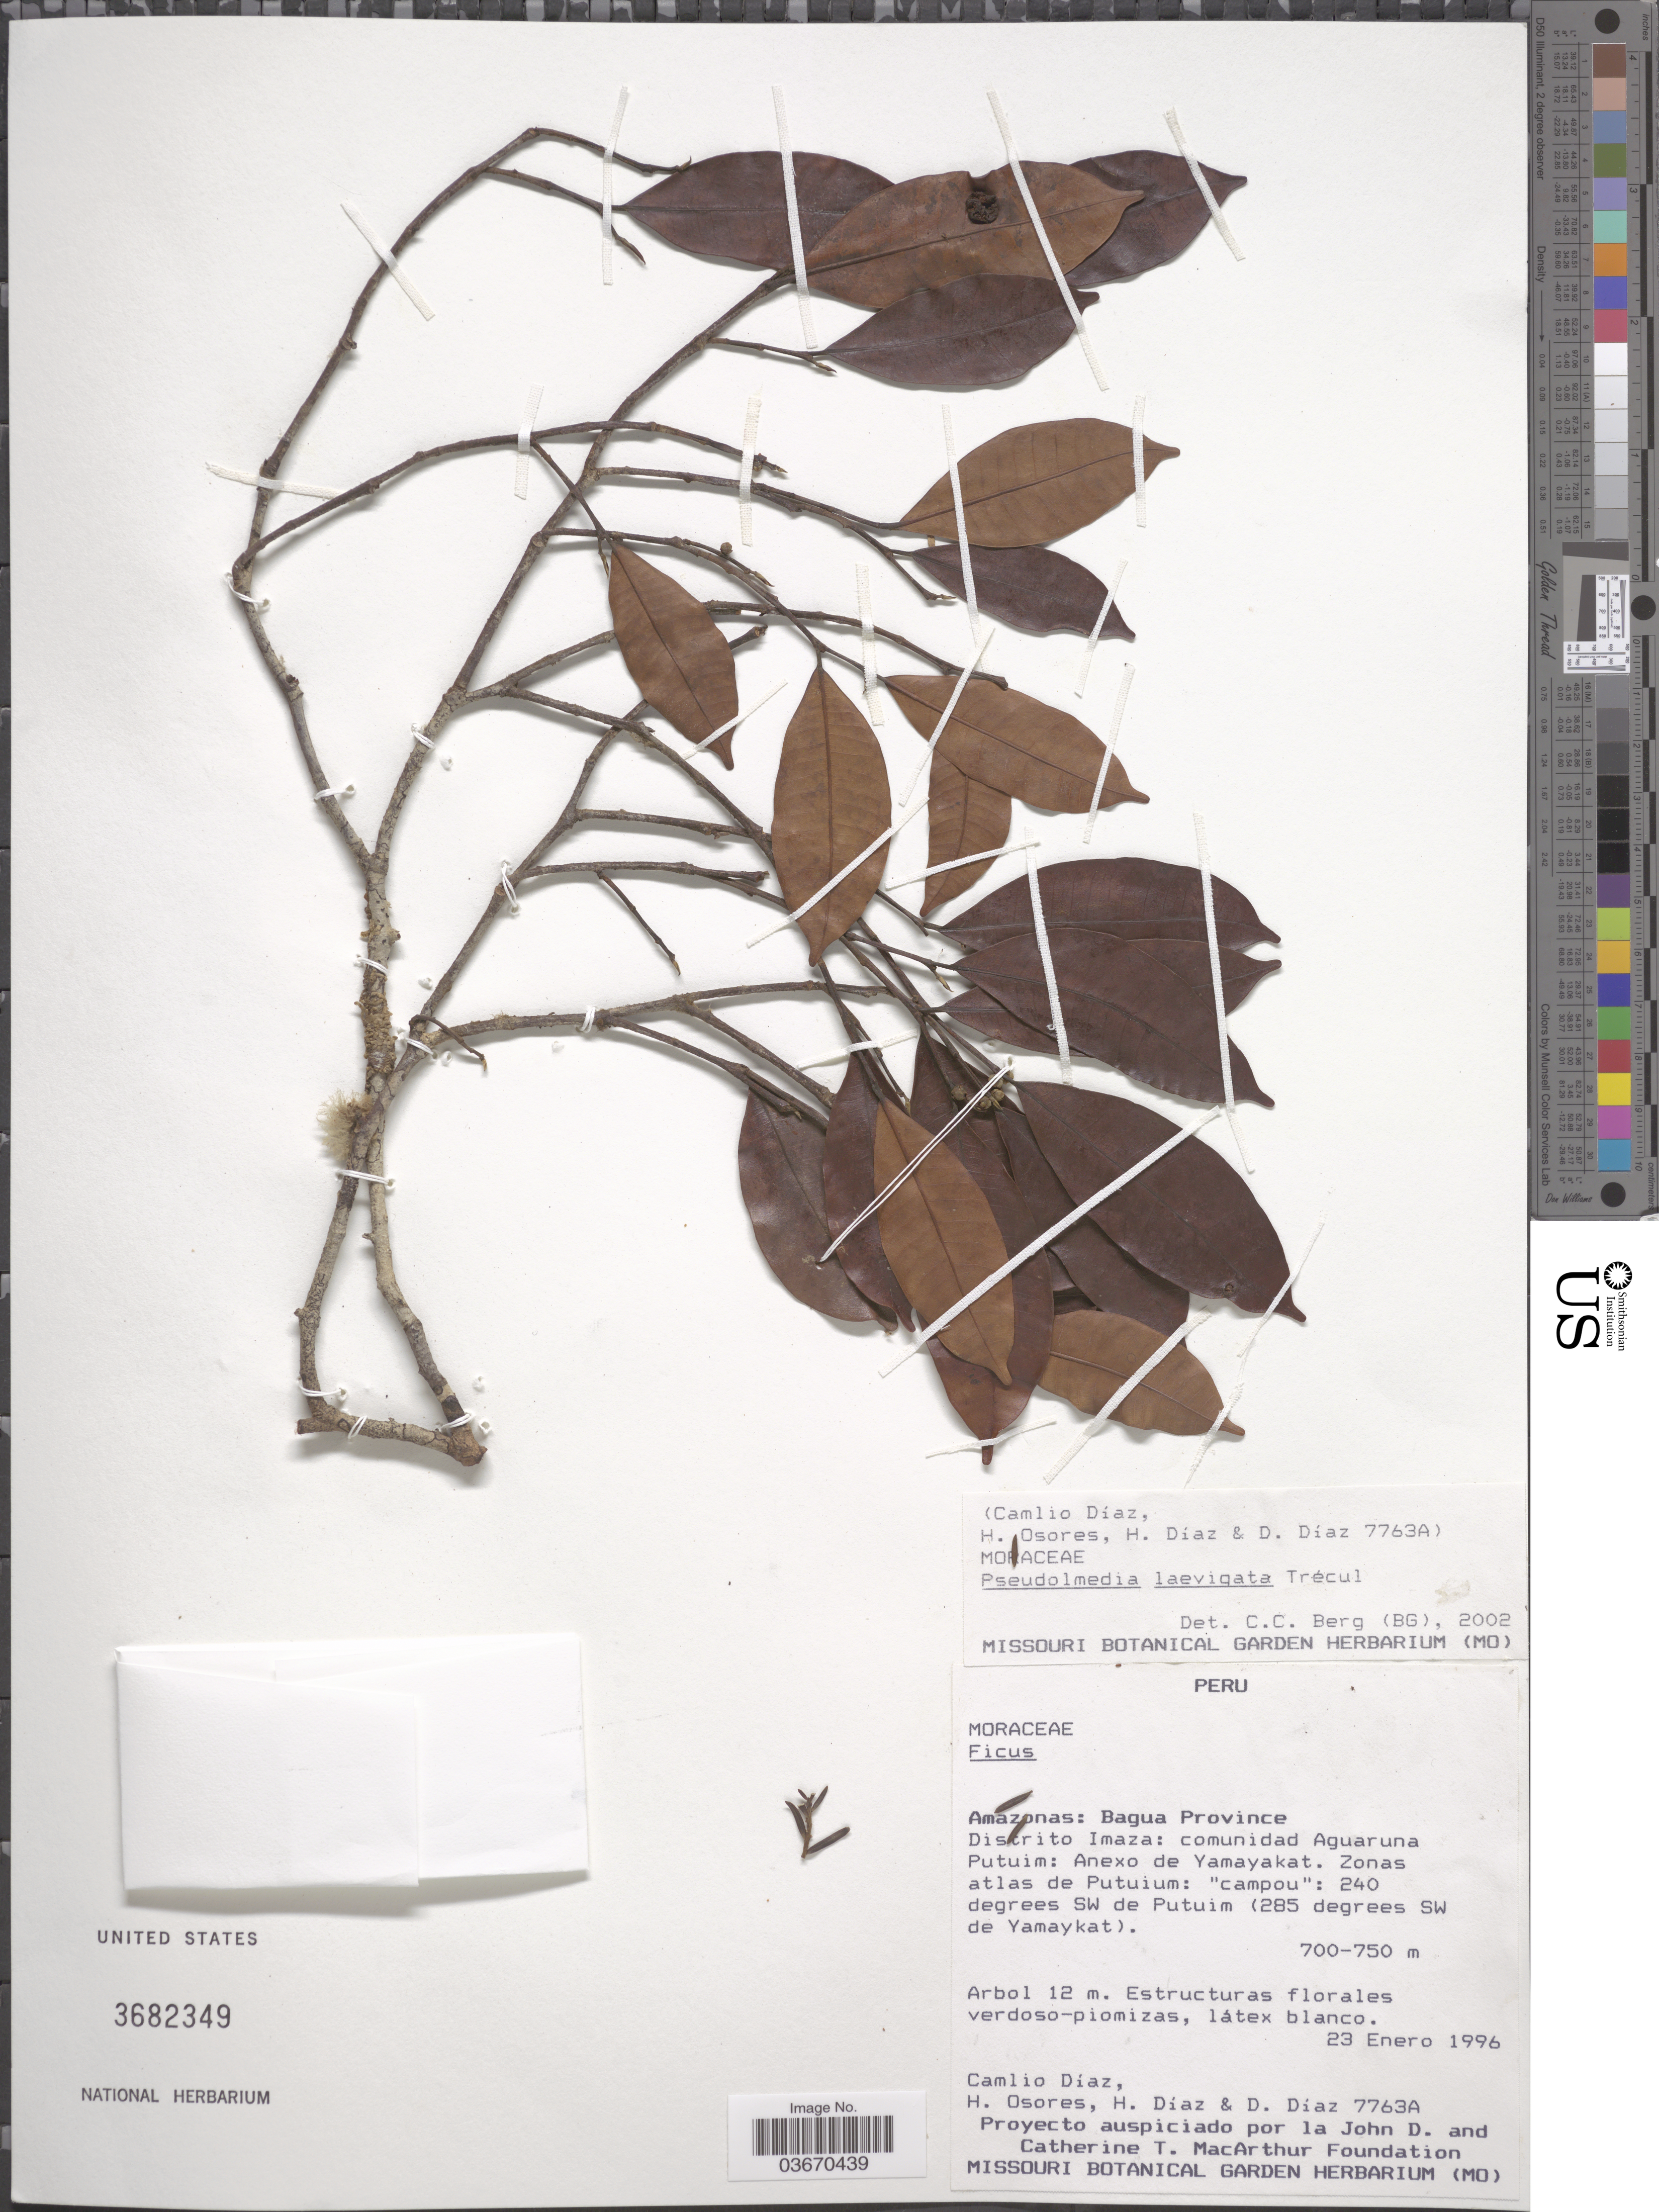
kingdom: Plantae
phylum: Tracheophyta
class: Magnoliopsida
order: Rosales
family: Moraceae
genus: Pseudolmedia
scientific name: Pseudolmedia laevigata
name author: Trécul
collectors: C. Díaz, H. Osores, H. Díaz & D. Díaz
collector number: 7763A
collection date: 1996-01-23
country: Peru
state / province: Amazonas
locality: Bagua Province. Distrito Imaza: comunidad Aguaruna Putuim: Anexo de Yamayakat. Zonas atlas de Putuium: "campou": 240 degress SW de Putuim (285 degress SW de Yamayakat).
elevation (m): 700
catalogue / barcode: US 3682349